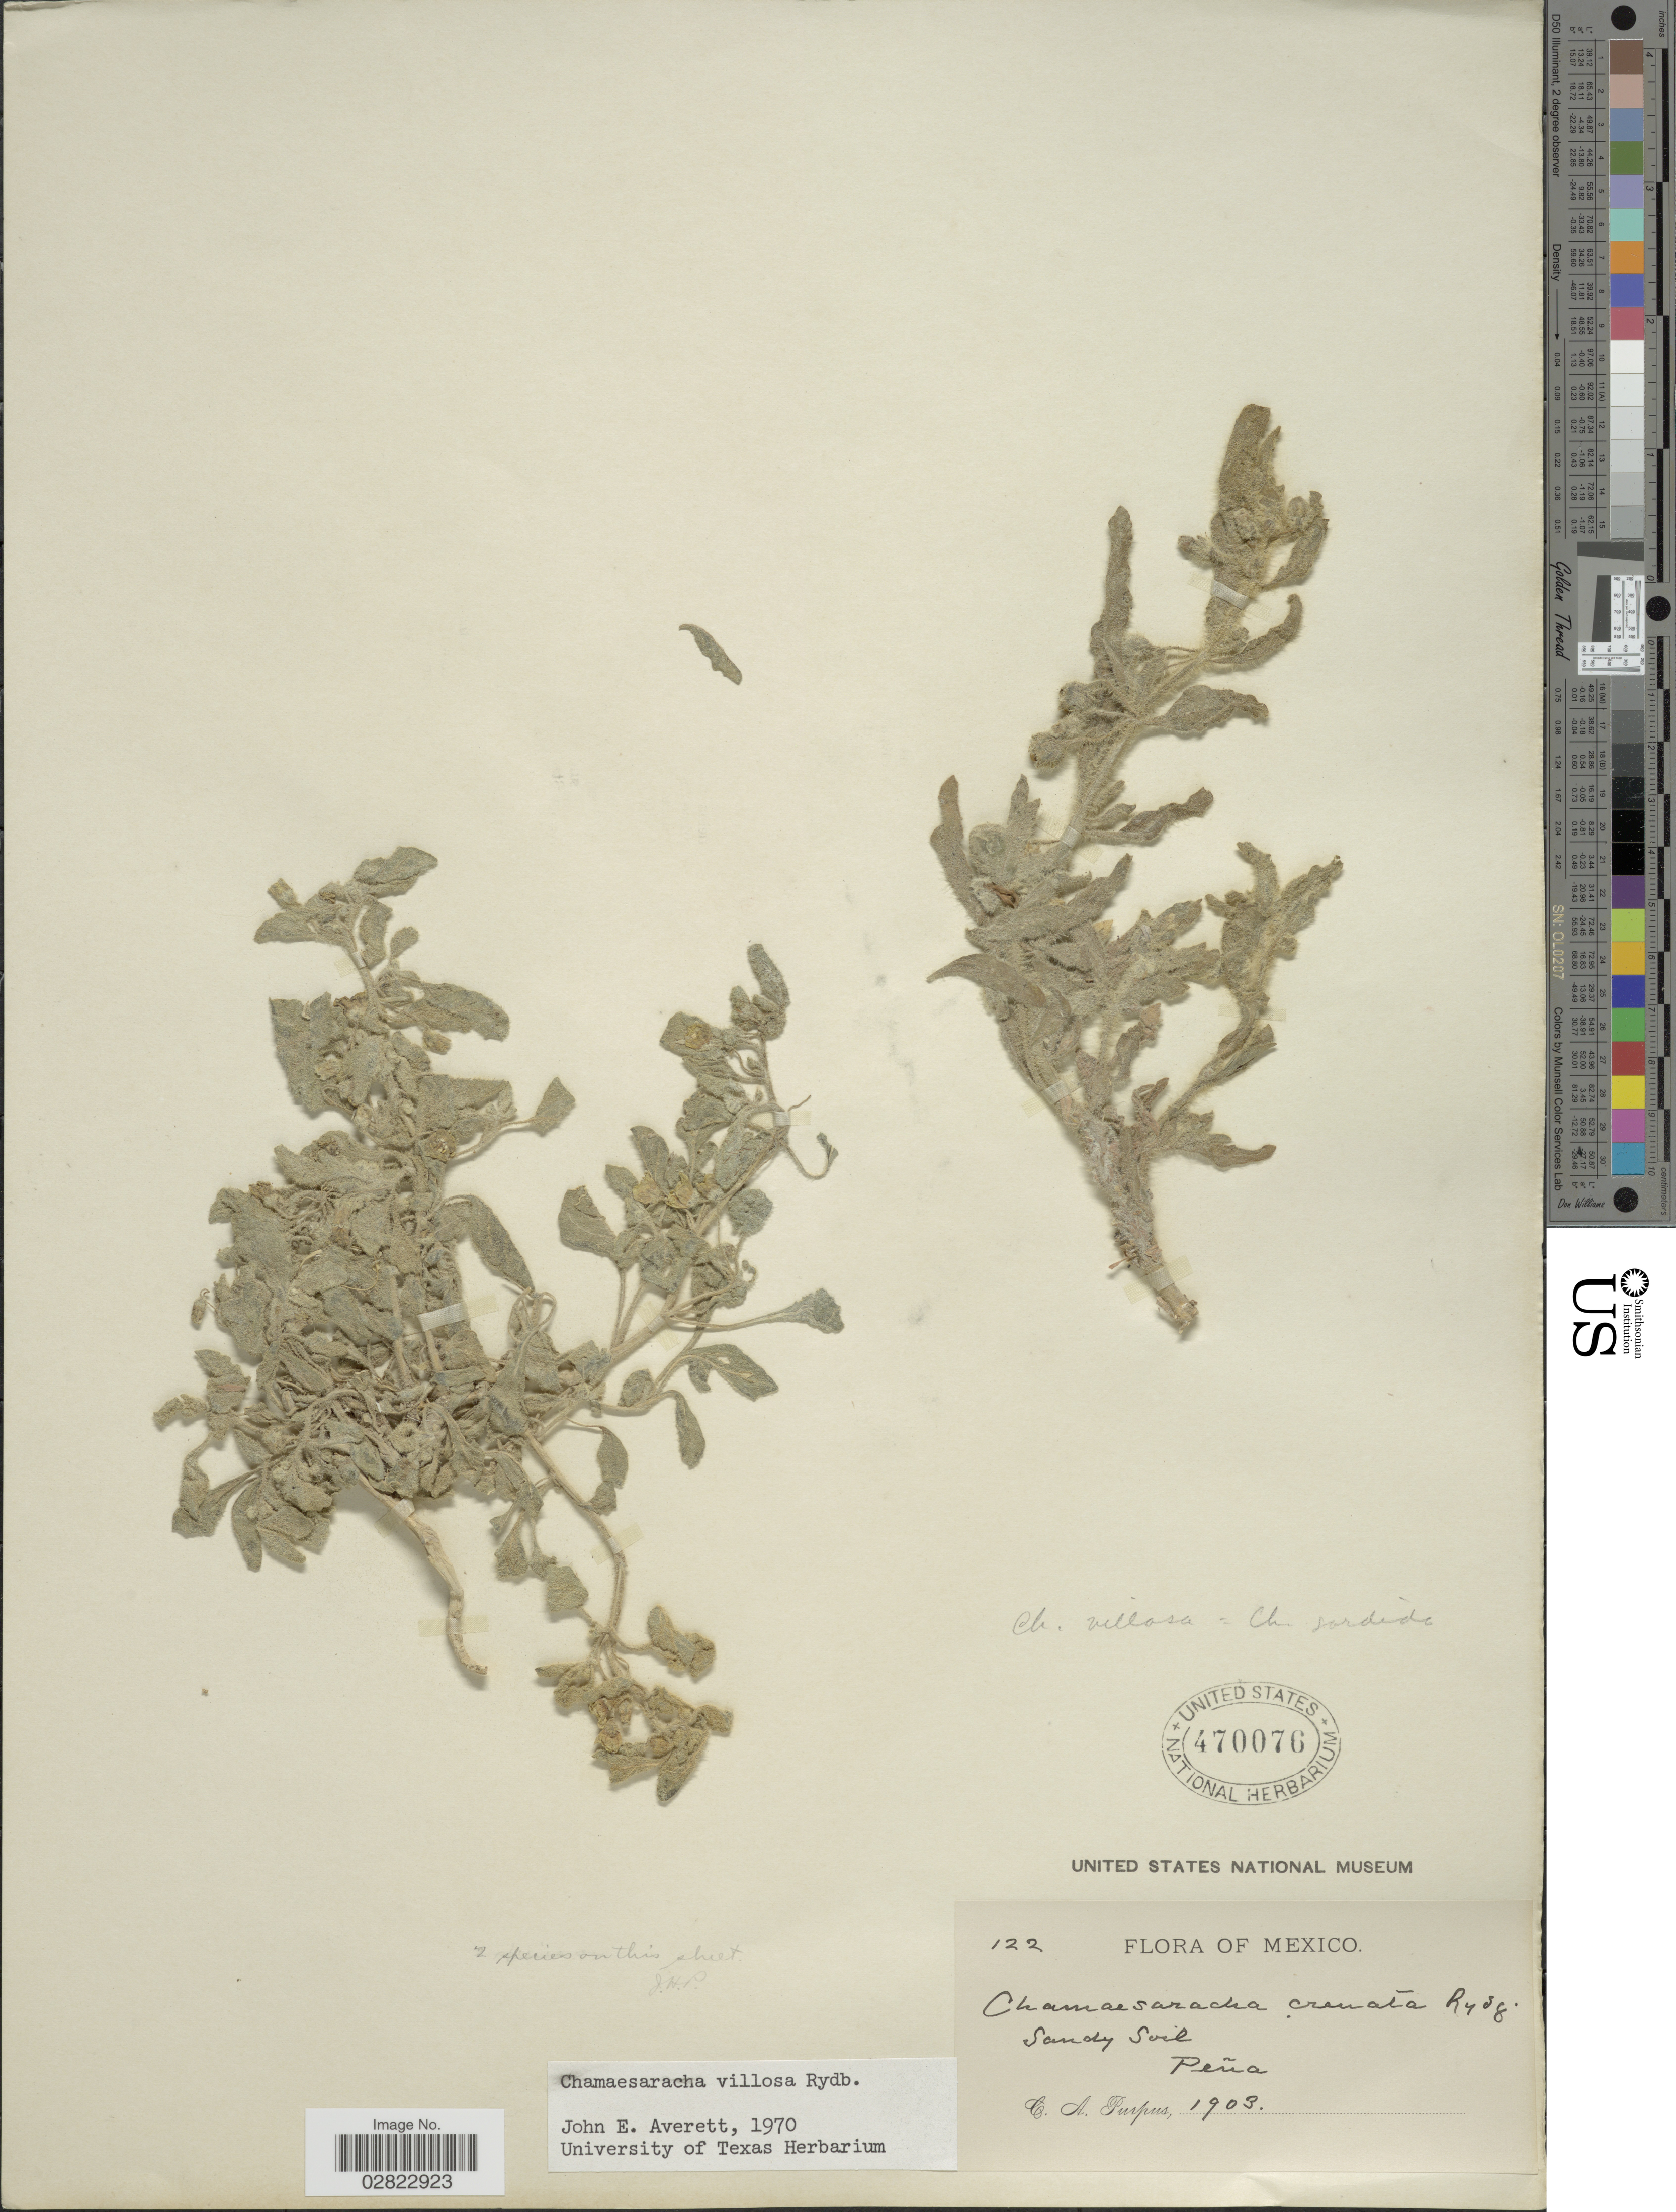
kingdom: Plantae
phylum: Tracheophyta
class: Magnoliopsida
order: Solanales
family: Solanaceae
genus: Chamaesaracha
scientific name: Chamaesaracha villosa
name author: Rydb.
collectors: C. A. Purpus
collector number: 122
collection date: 1903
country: Mexico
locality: Peña.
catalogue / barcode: US 470076